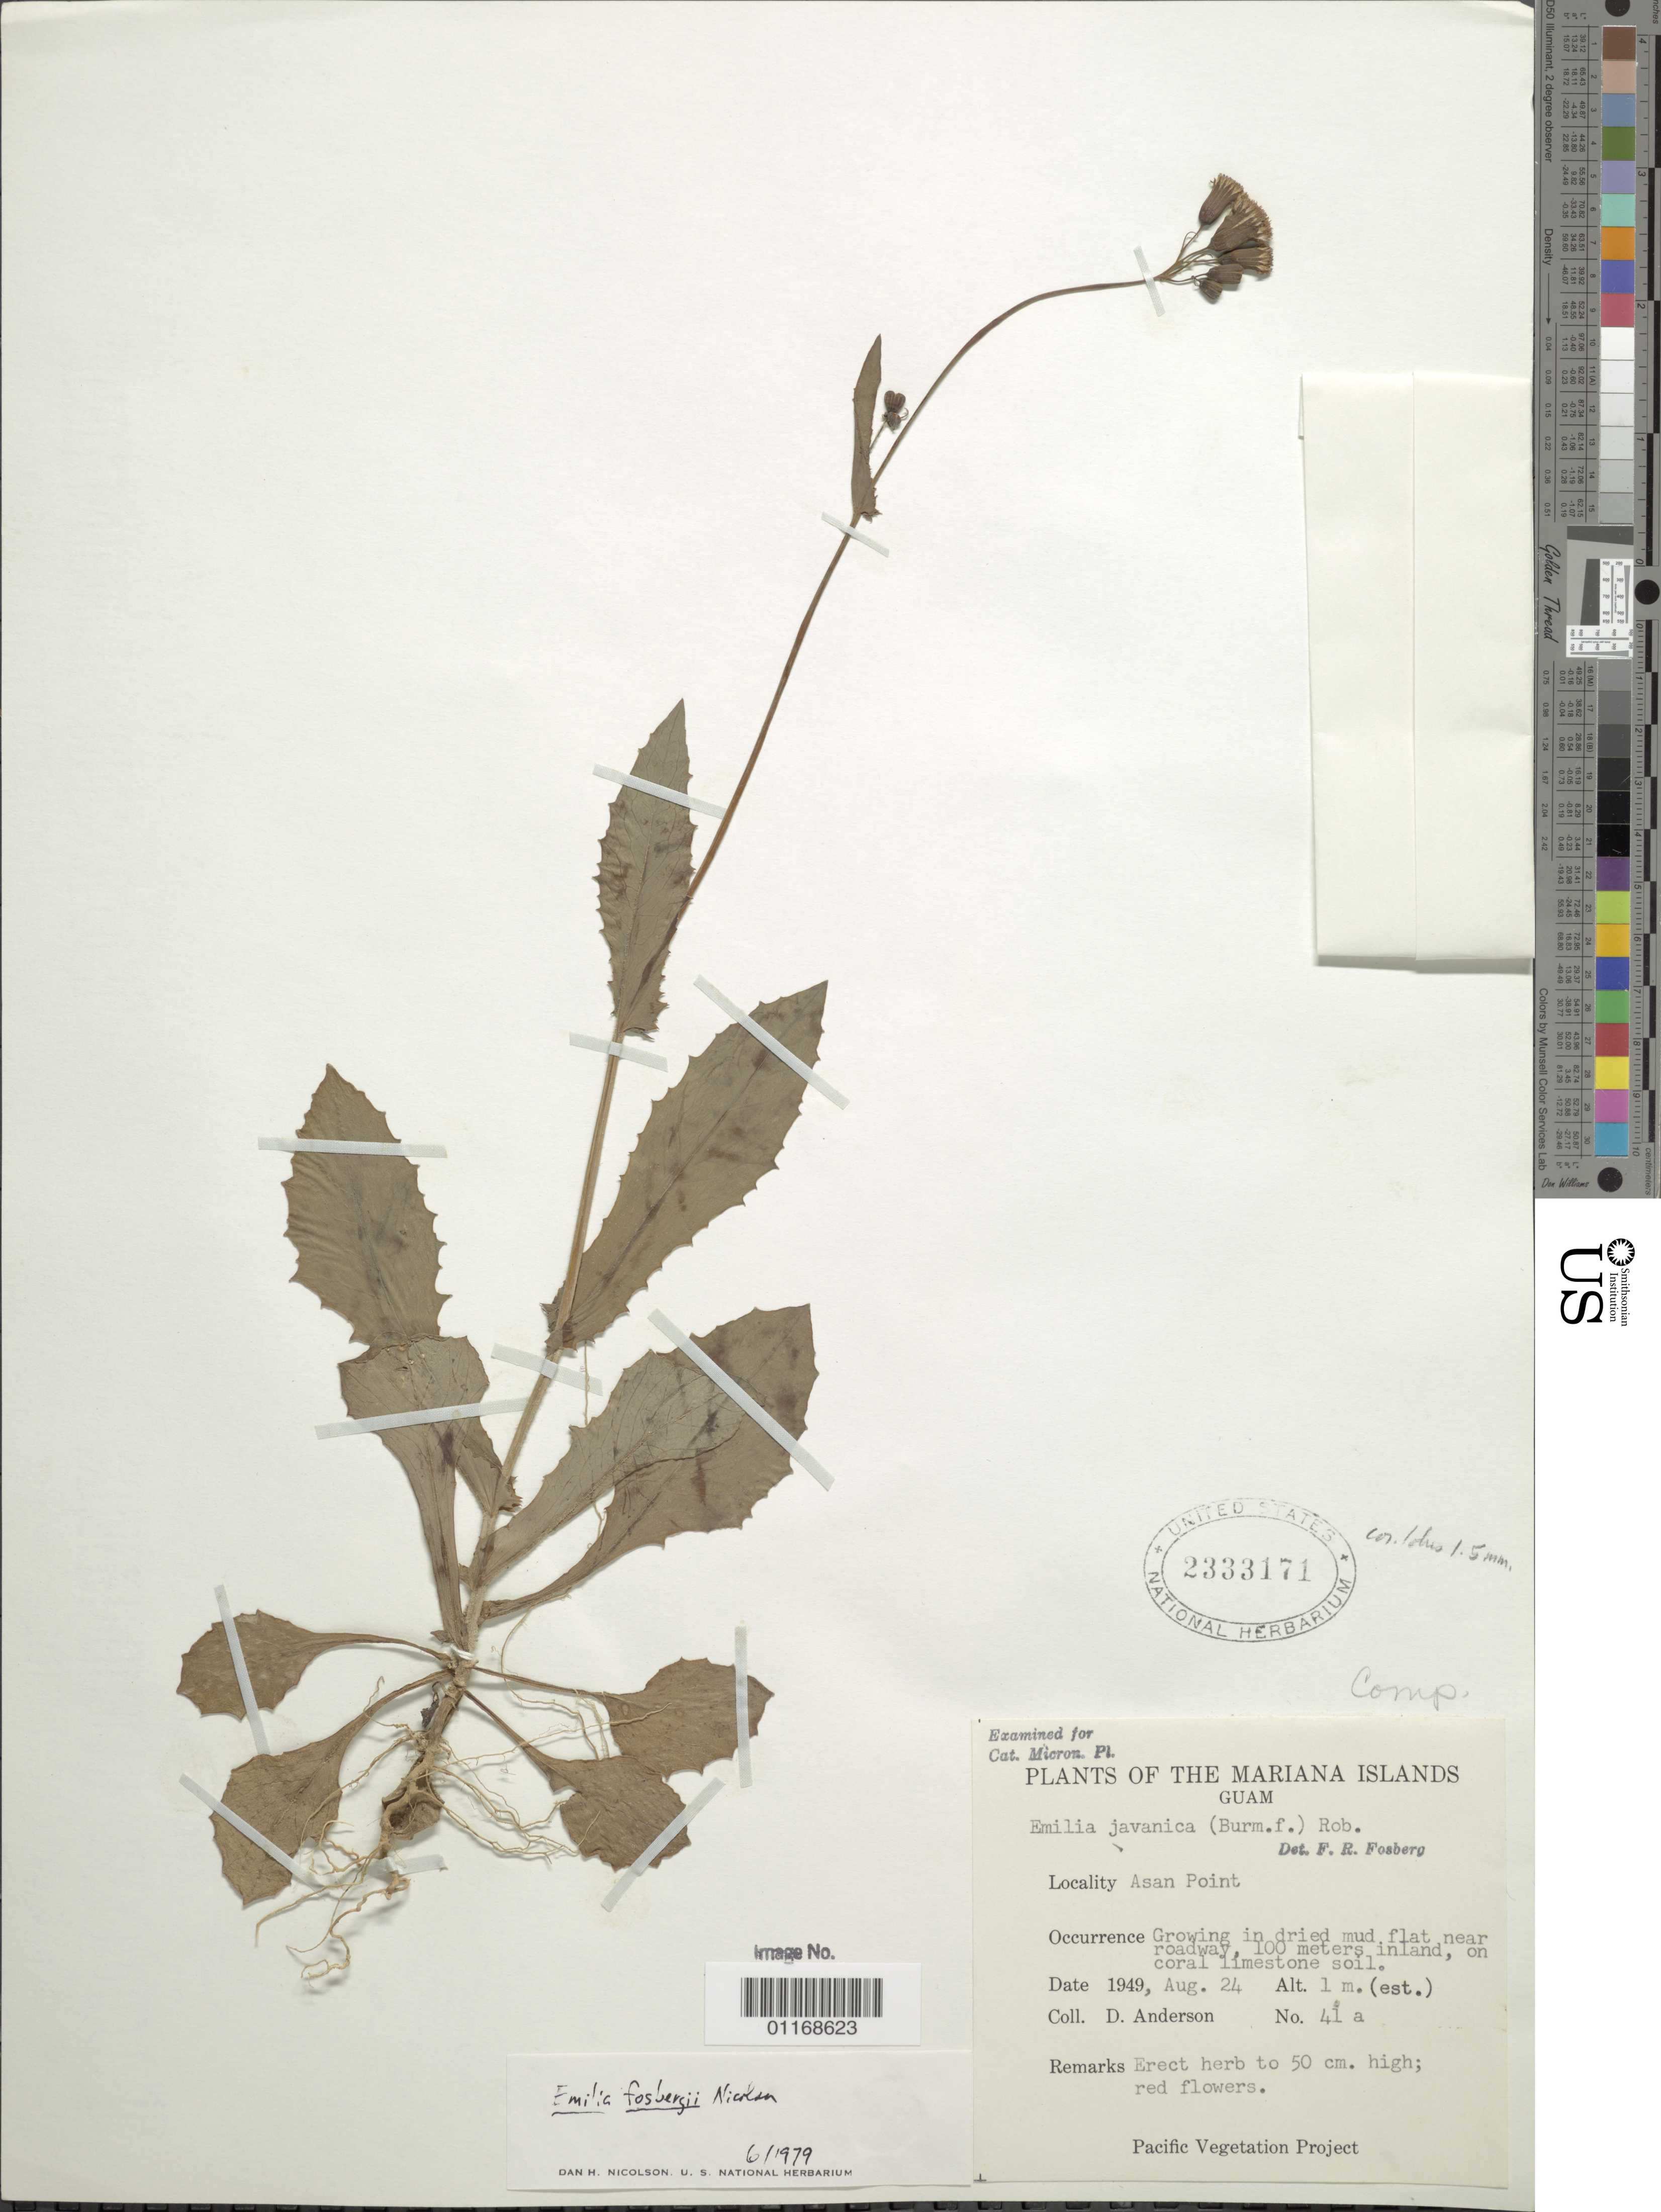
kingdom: Plantae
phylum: Tracheophyta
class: Magnoliopsida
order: Asterales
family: Asteraceae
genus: Emilia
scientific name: Emilia fosbergii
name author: Nicolson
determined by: Nicholson, D. H., (US), NMNH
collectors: F. R. Fosberg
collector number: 41a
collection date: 1949-08-24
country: Guam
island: Guam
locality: Asan Point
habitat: Dried mud flat.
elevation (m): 1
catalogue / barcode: US 2333171